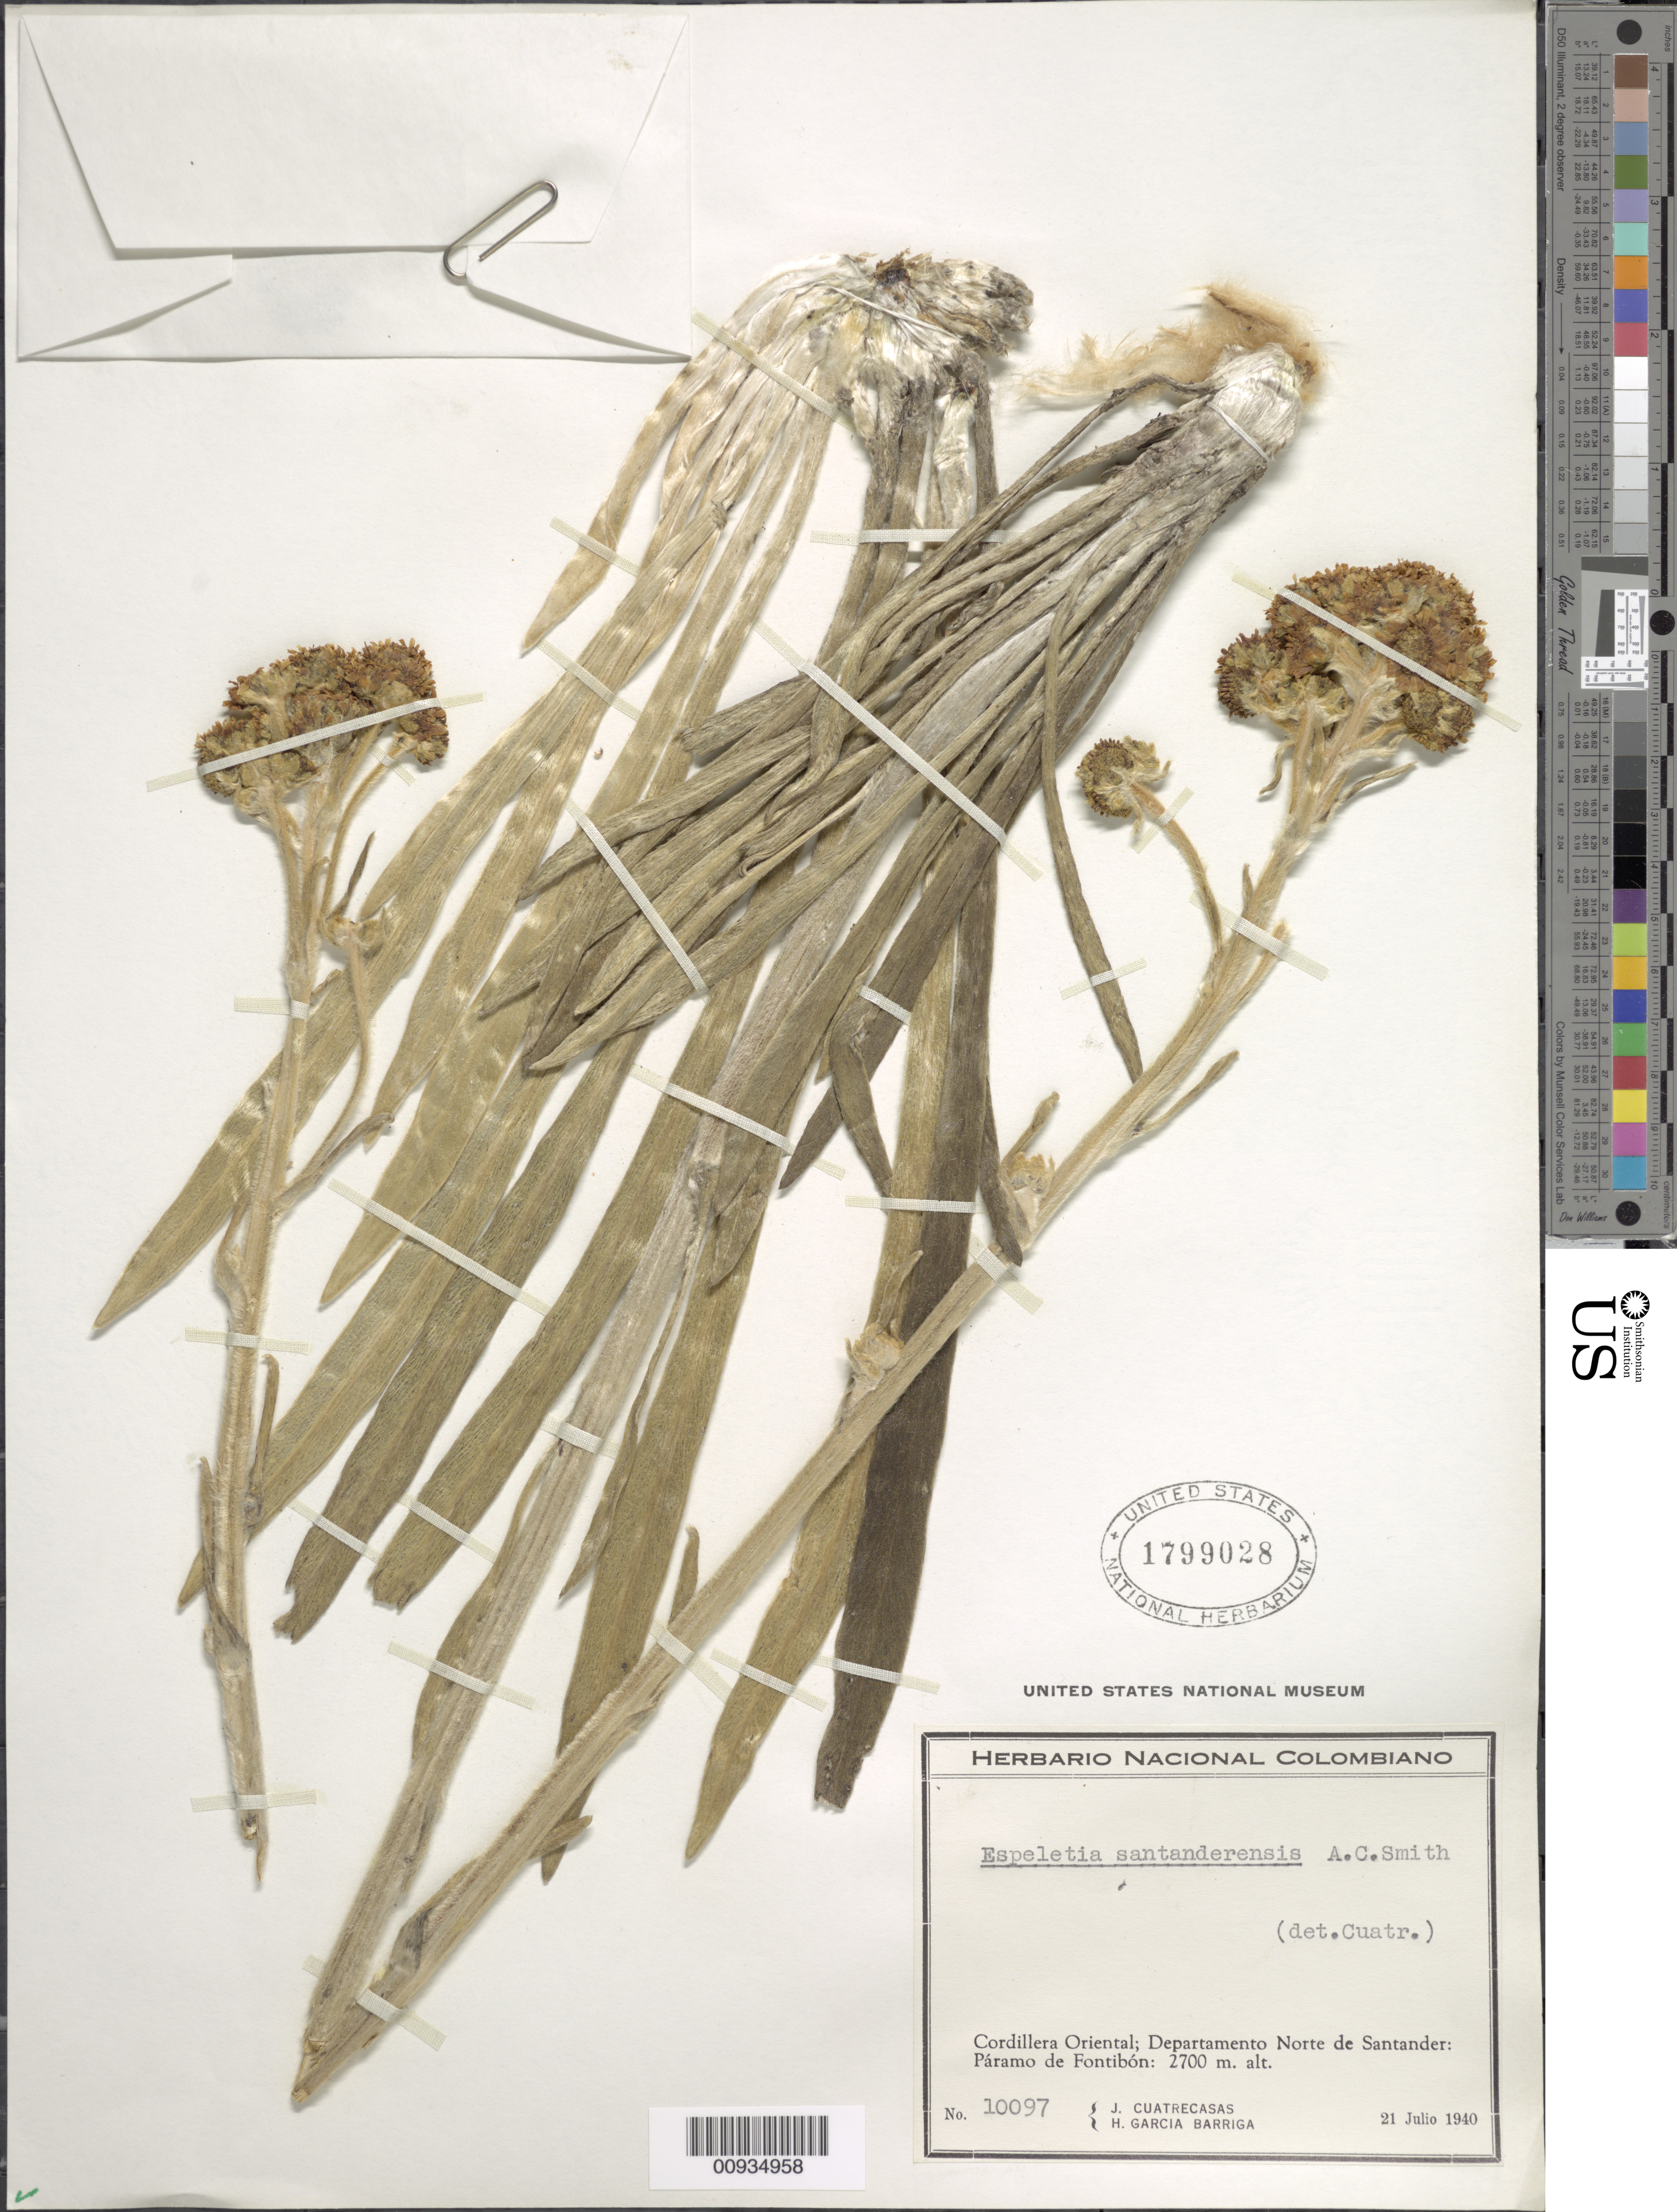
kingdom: Plantae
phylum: Tracheophyta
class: Magnoliopsida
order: Asterales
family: Asteraceae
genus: Espeletiopsis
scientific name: Espeletiopsis santanderensis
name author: (A.C. Sm.) Cuatrec.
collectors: J. Cuatrecasas & H. García Barriga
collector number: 10097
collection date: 1940-07-21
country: Colombia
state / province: Norte de Santander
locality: Páramo de Fontibón.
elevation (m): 2700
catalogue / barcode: US 1799028